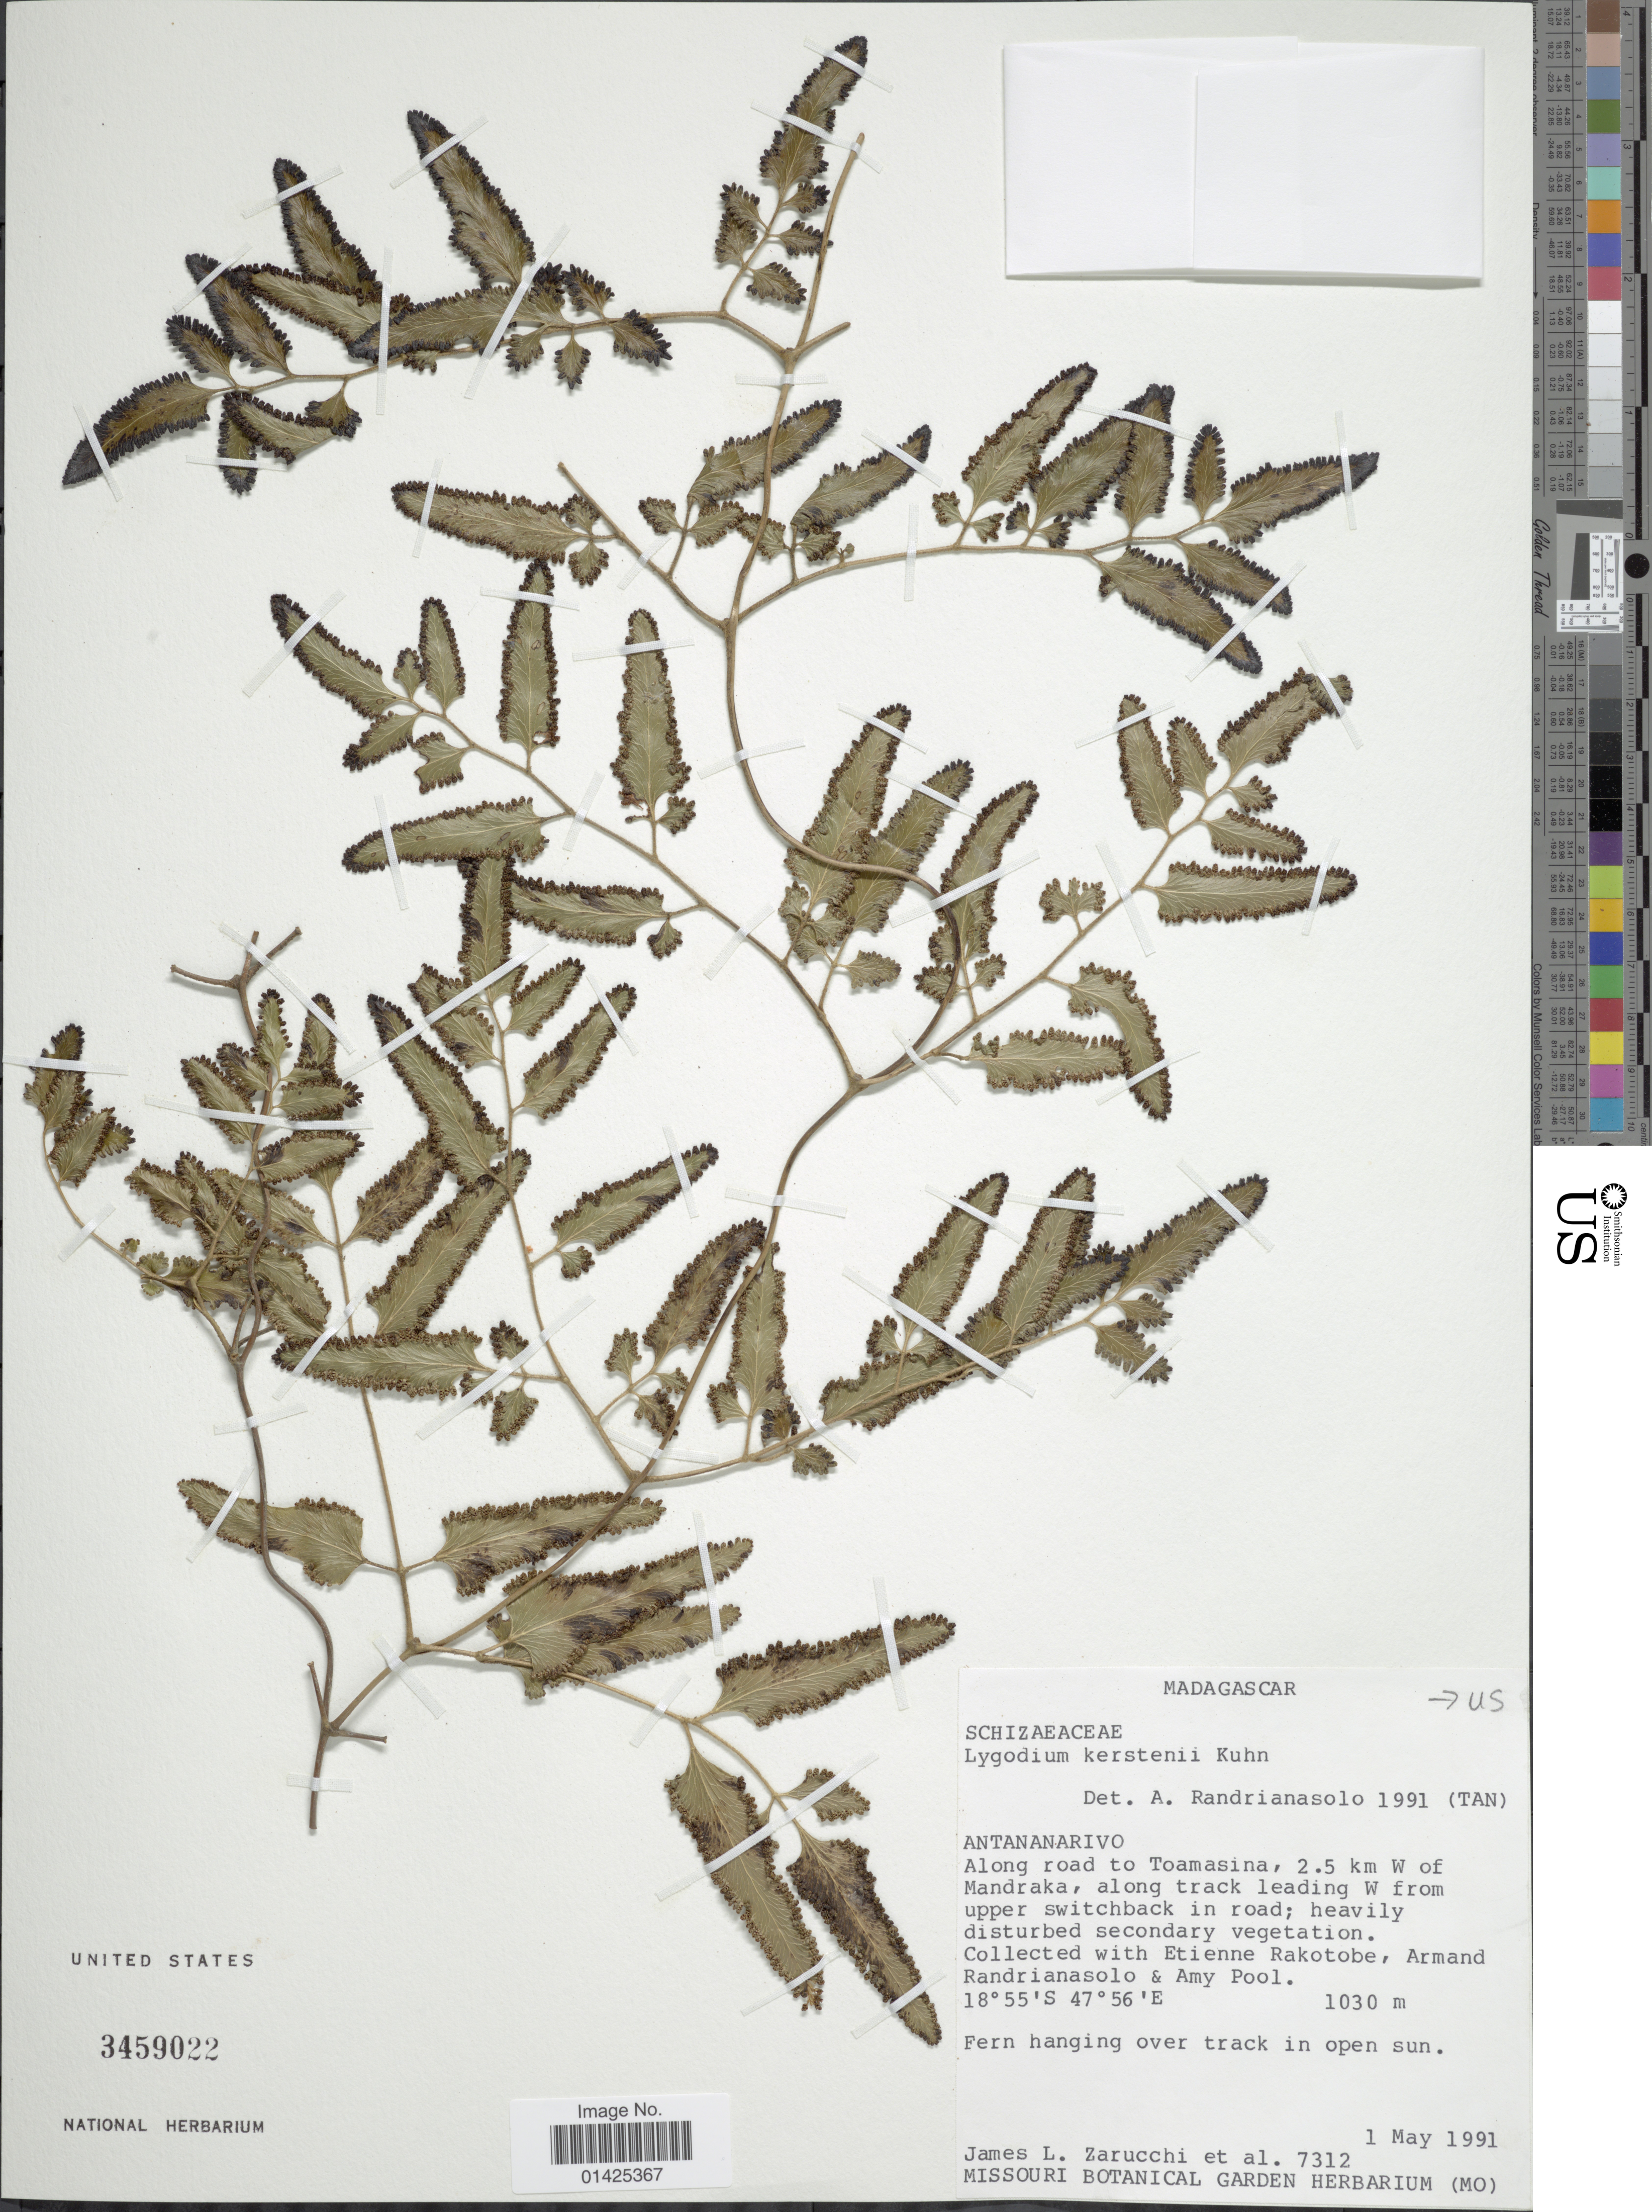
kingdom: Plantae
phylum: Tracheophyta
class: Polypodiopsida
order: Schizaeales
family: Lygodiaceae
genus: Lygodium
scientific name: Lygodium kerstenii x L. lanceolatum Desv.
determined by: Pelosi, Jessie A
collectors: J. L. Zarucchi, E. Rakotobe, A. Randrianasolo & A. Pool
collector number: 7312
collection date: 1991-05-01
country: Madagascar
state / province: Analamanga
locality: Along road to Toamasina, 2.5 km W of Mandraka, along track leading W from upper switchback in road.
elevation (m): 1030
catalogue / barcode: US 3459022